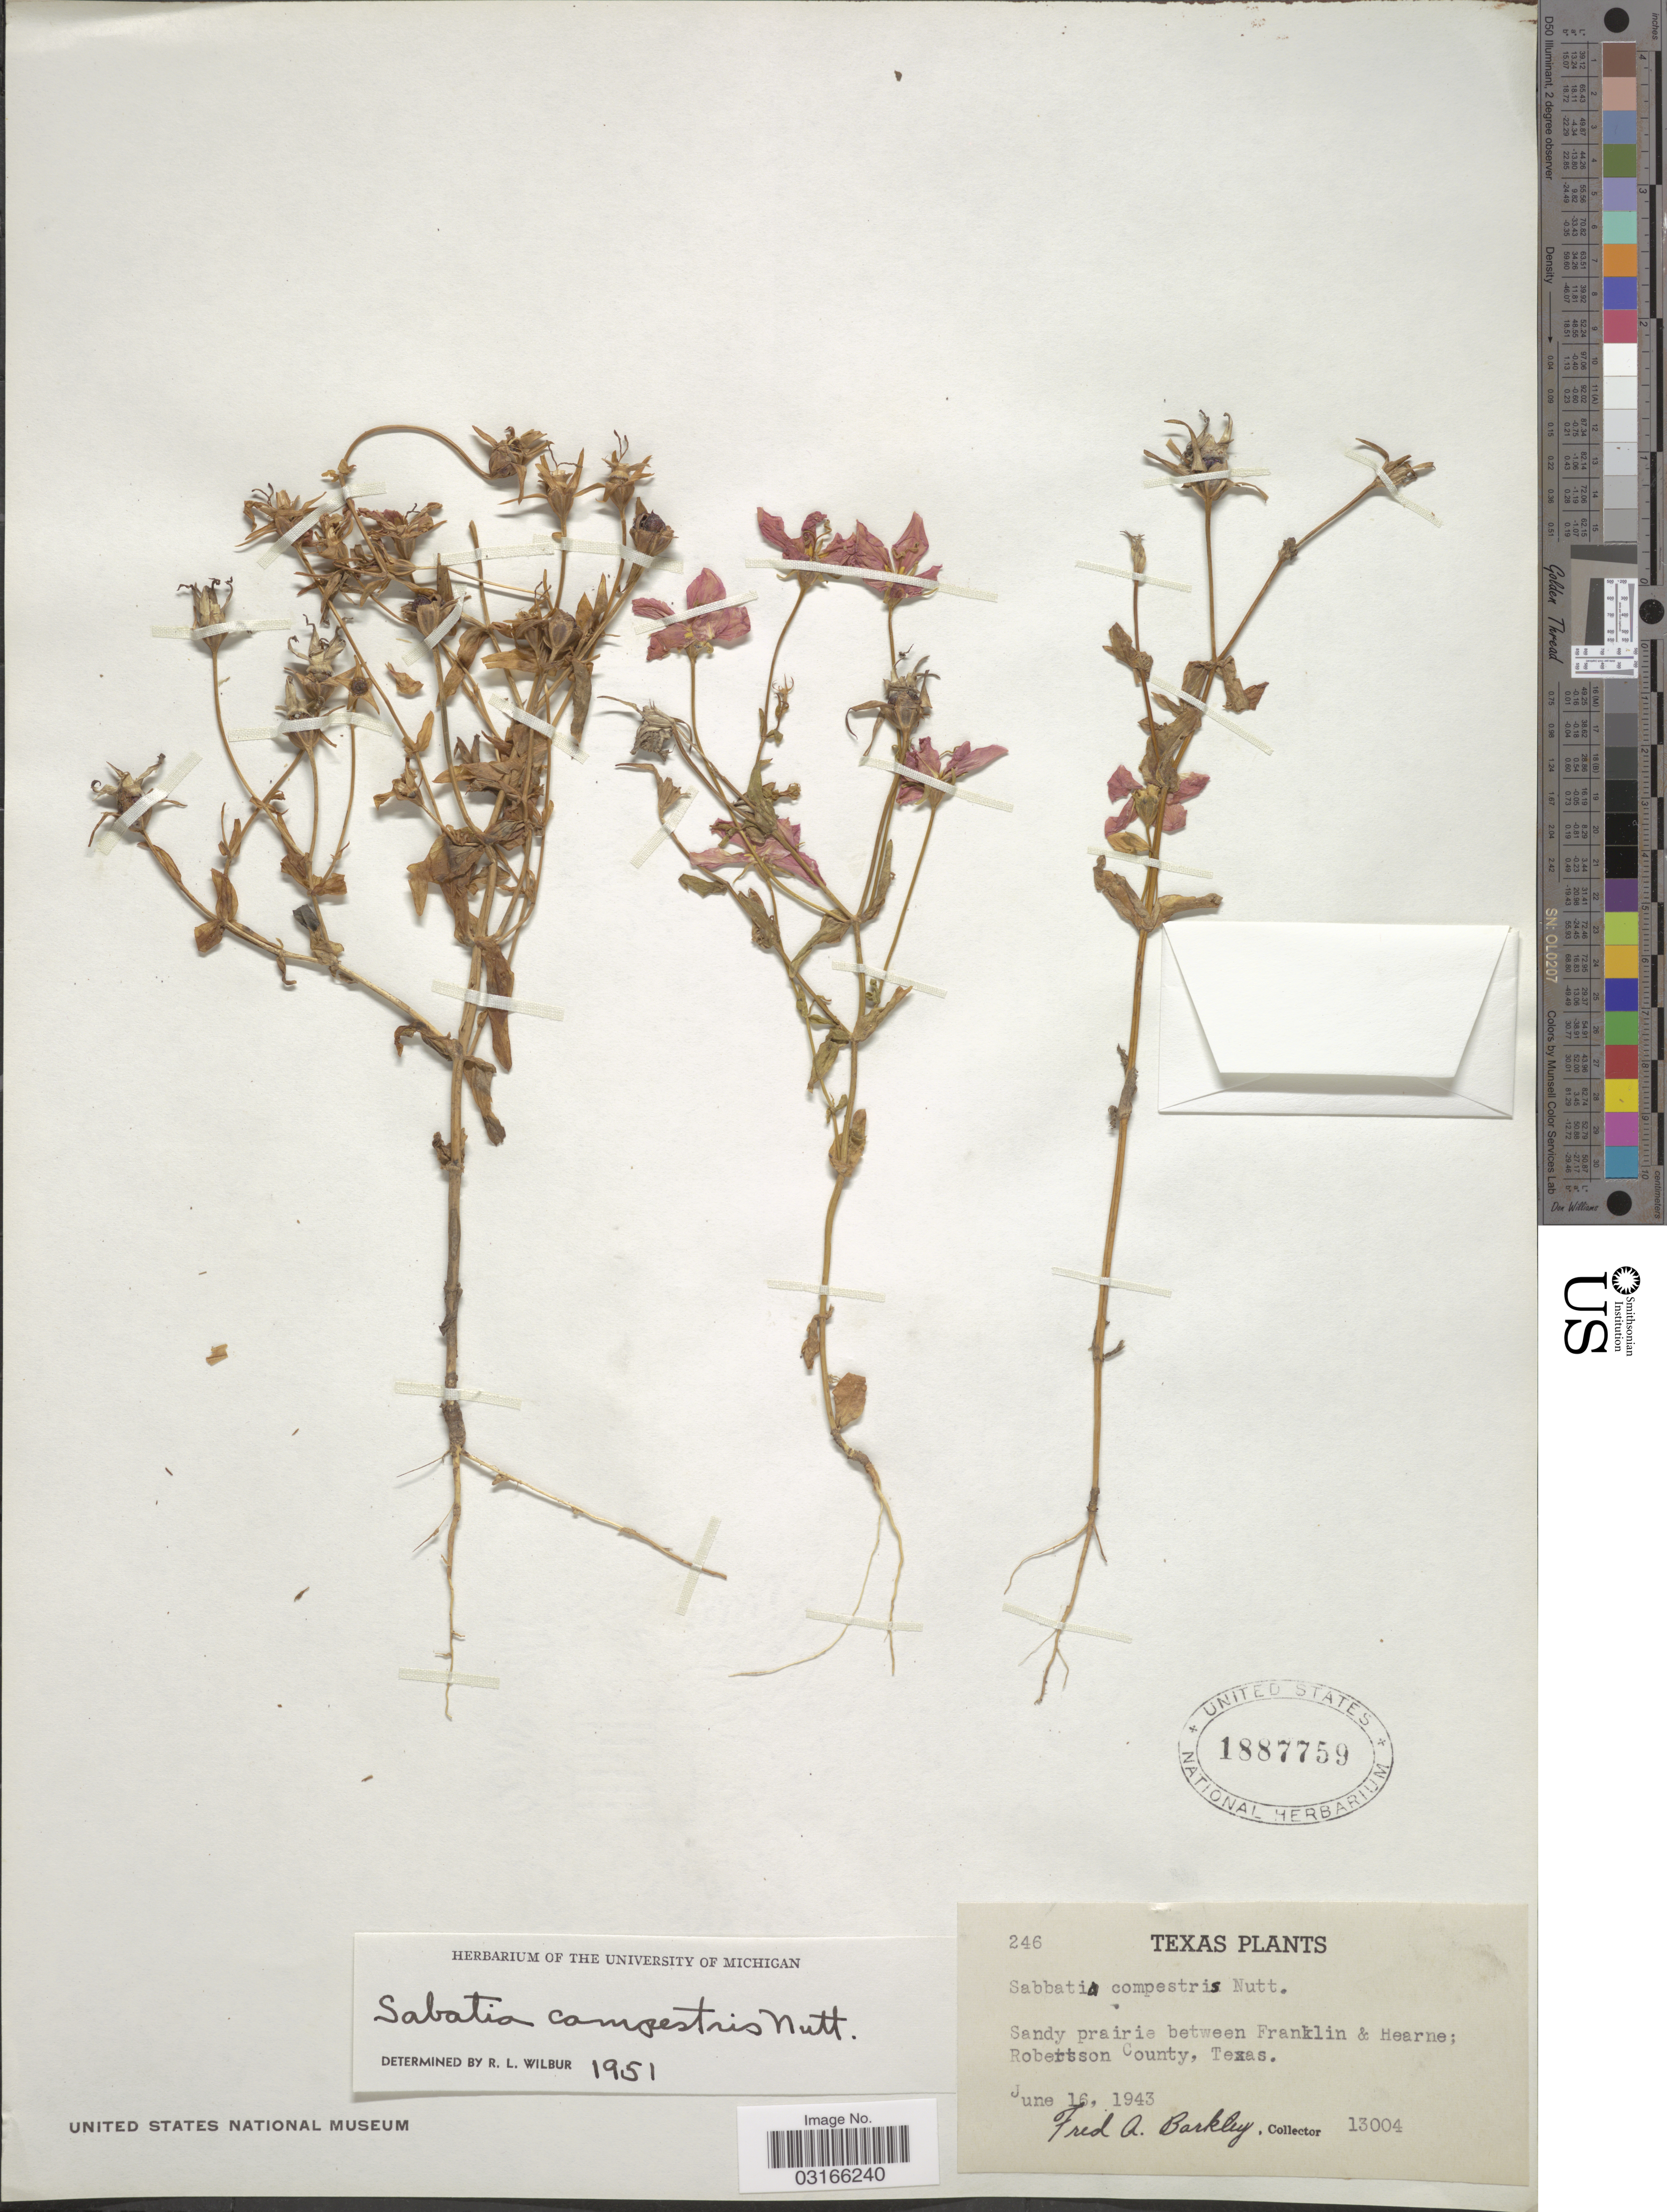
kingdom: Plantae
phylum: Tracheophyta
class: Magnoliopsida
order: Gentianales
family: Gentianaceae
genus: Sabatia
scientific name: Sabatia campestris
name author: Nutt.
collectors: F. A. Barkley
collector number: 246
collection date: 1943-06-16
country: United States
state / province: Texas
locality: Sandy prairie between Franklin & Hearne; Robertson County.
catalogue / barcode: US 1887759